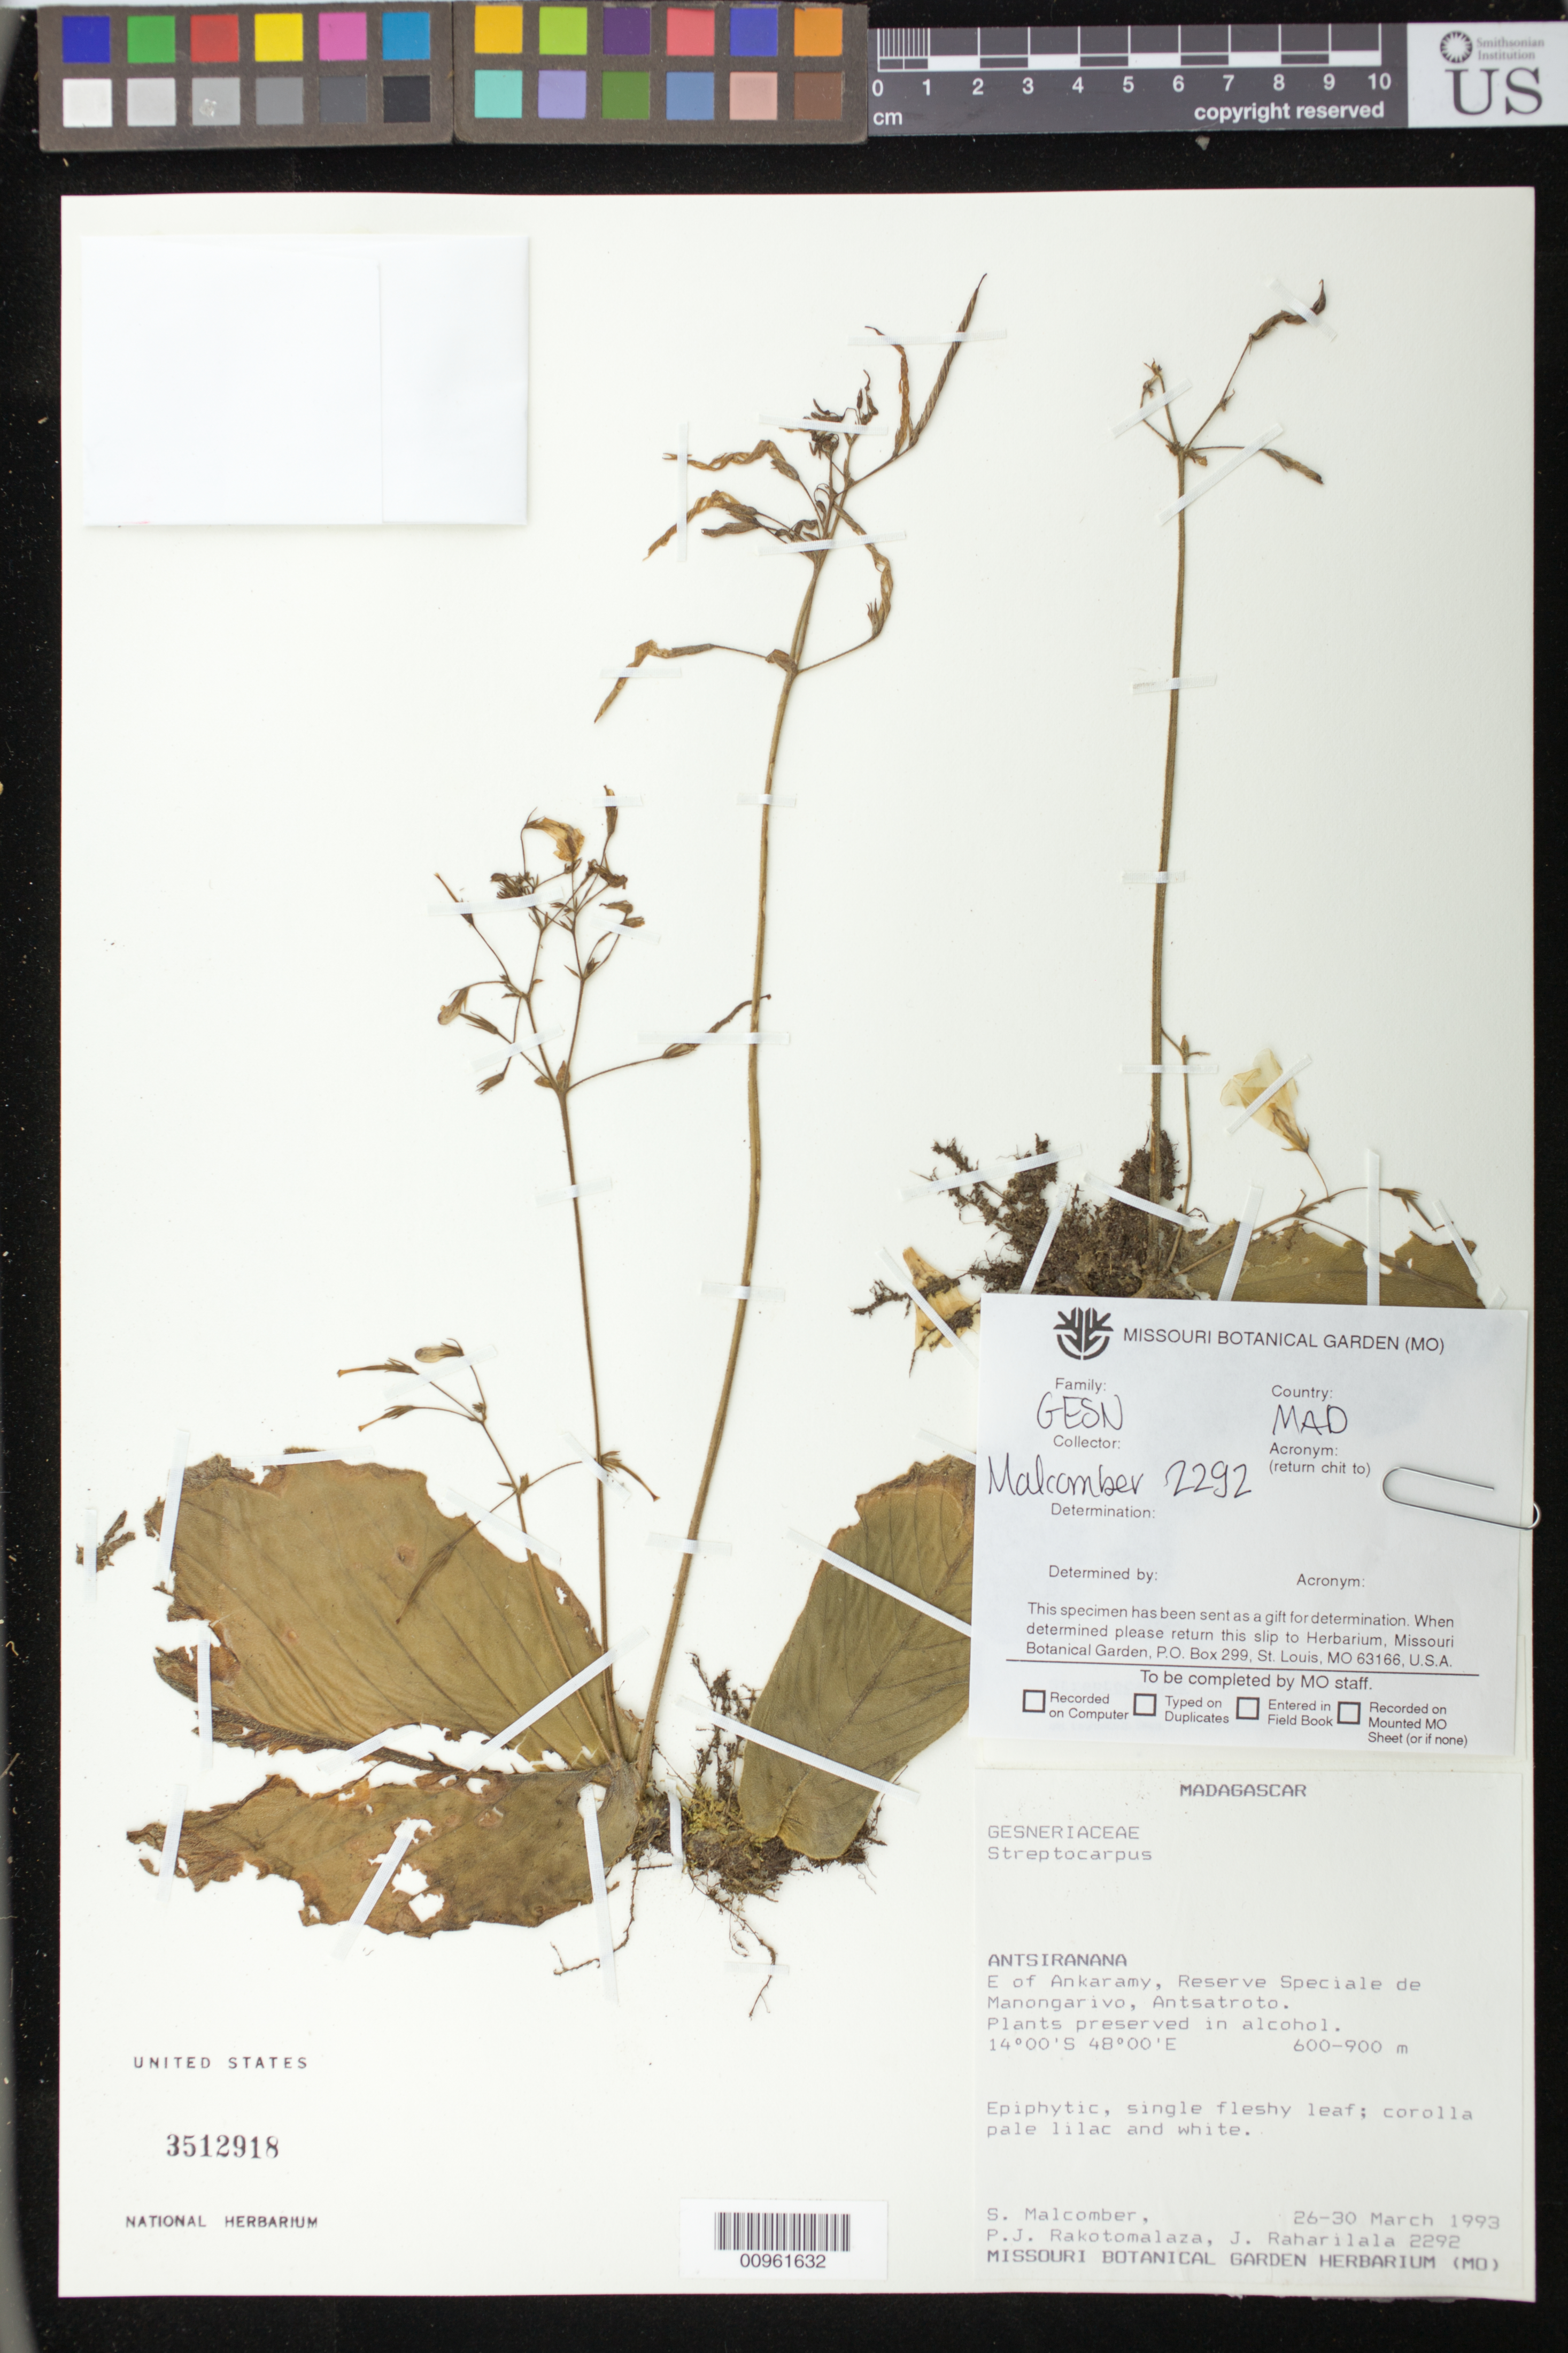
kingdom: Plantae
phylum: Tracheophyta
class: Magnoliopsida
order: Lamiales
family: Gesneriaceae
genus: Streptocarpus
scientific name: Streptocarpus sp.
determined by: Skog, Laurence E.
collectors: S. T. Malcomber, P. Rakotomalaza & J. I. Raharilala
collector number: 2292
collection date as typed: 26-30 Mar 1993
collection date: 1993-03-26/1993-03-30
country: Madagascar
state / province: Diana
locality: E of Ankaramy, Reserve Speciale de Manongarivo, Antsatroto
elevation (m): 600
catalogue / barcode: US 3512918